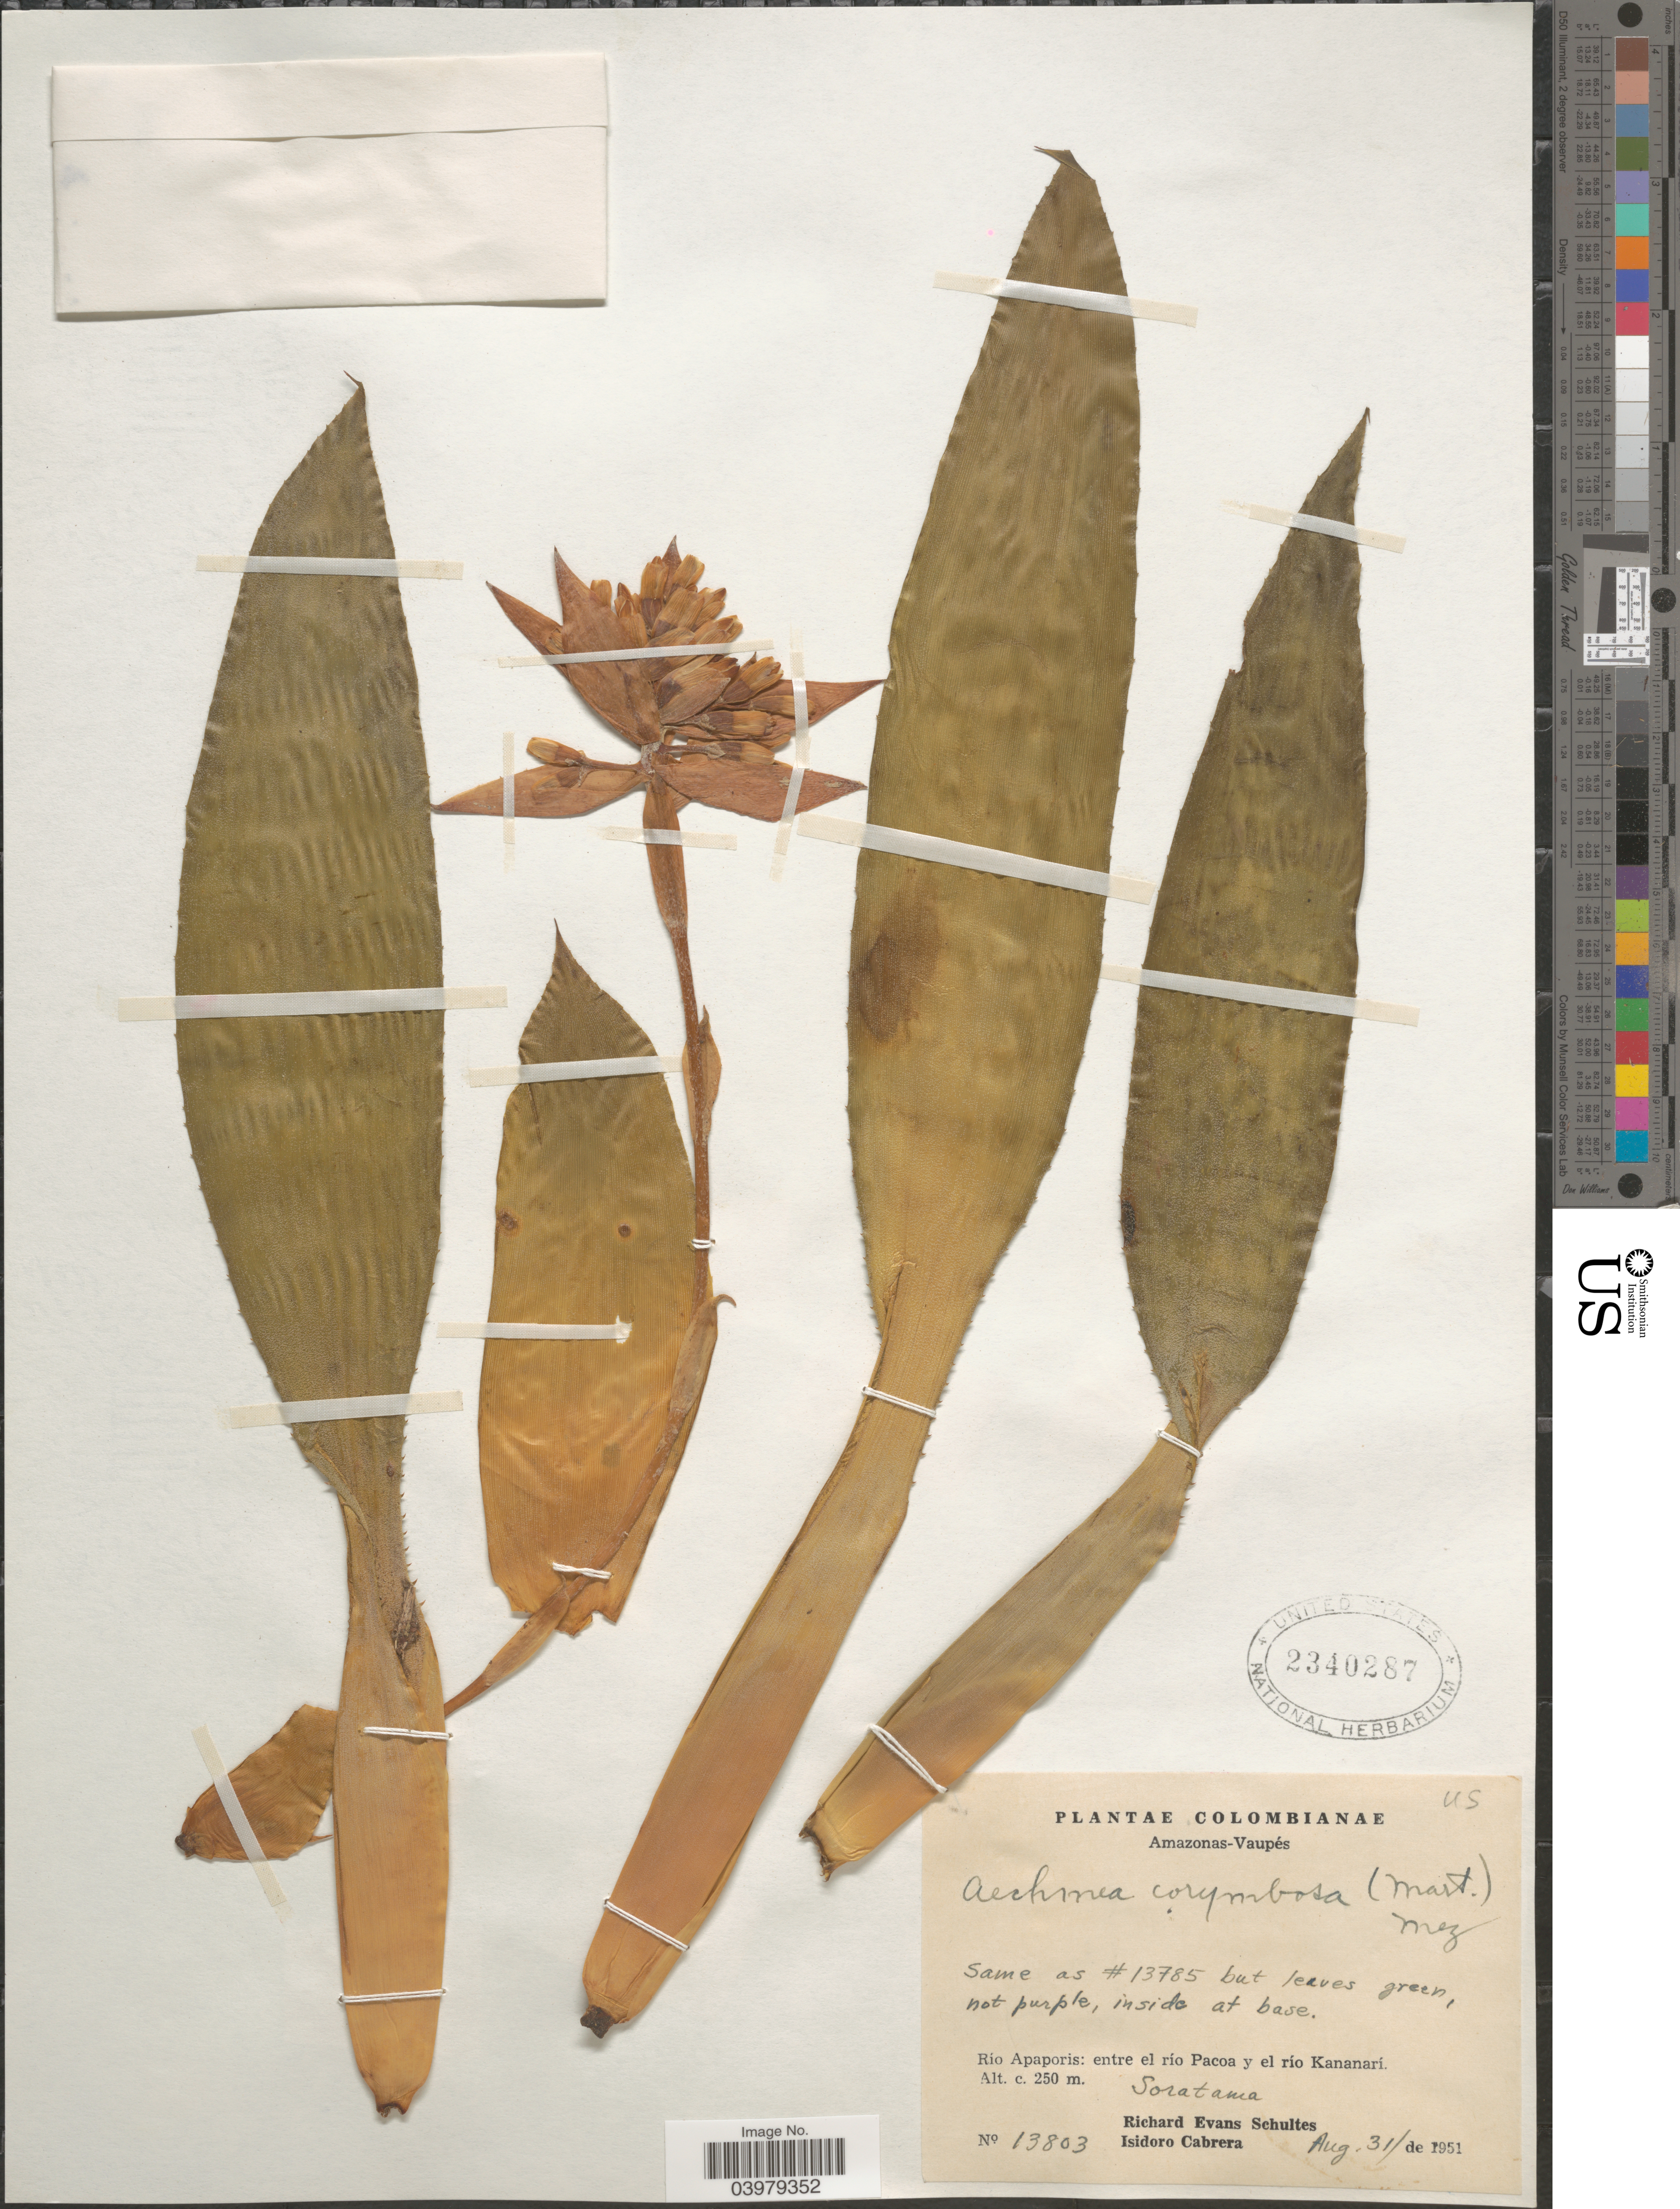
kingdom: Plantae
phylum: Tracheophyta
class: Liliopsida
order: Poales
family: Bromeliaceae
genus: Aechmea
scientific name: Aechmea corymbosa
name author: (Mart. ex Schult. f.) Mez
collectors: R. E. Schultes & I. Cabrera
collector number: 13803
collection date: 1951-08-31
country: Colombia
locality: Amazonas-Vaupés. Río Apaporis: entre el río Pacoa y el río Kananarí. Soratama.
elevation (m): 250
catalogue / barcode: US 2340287